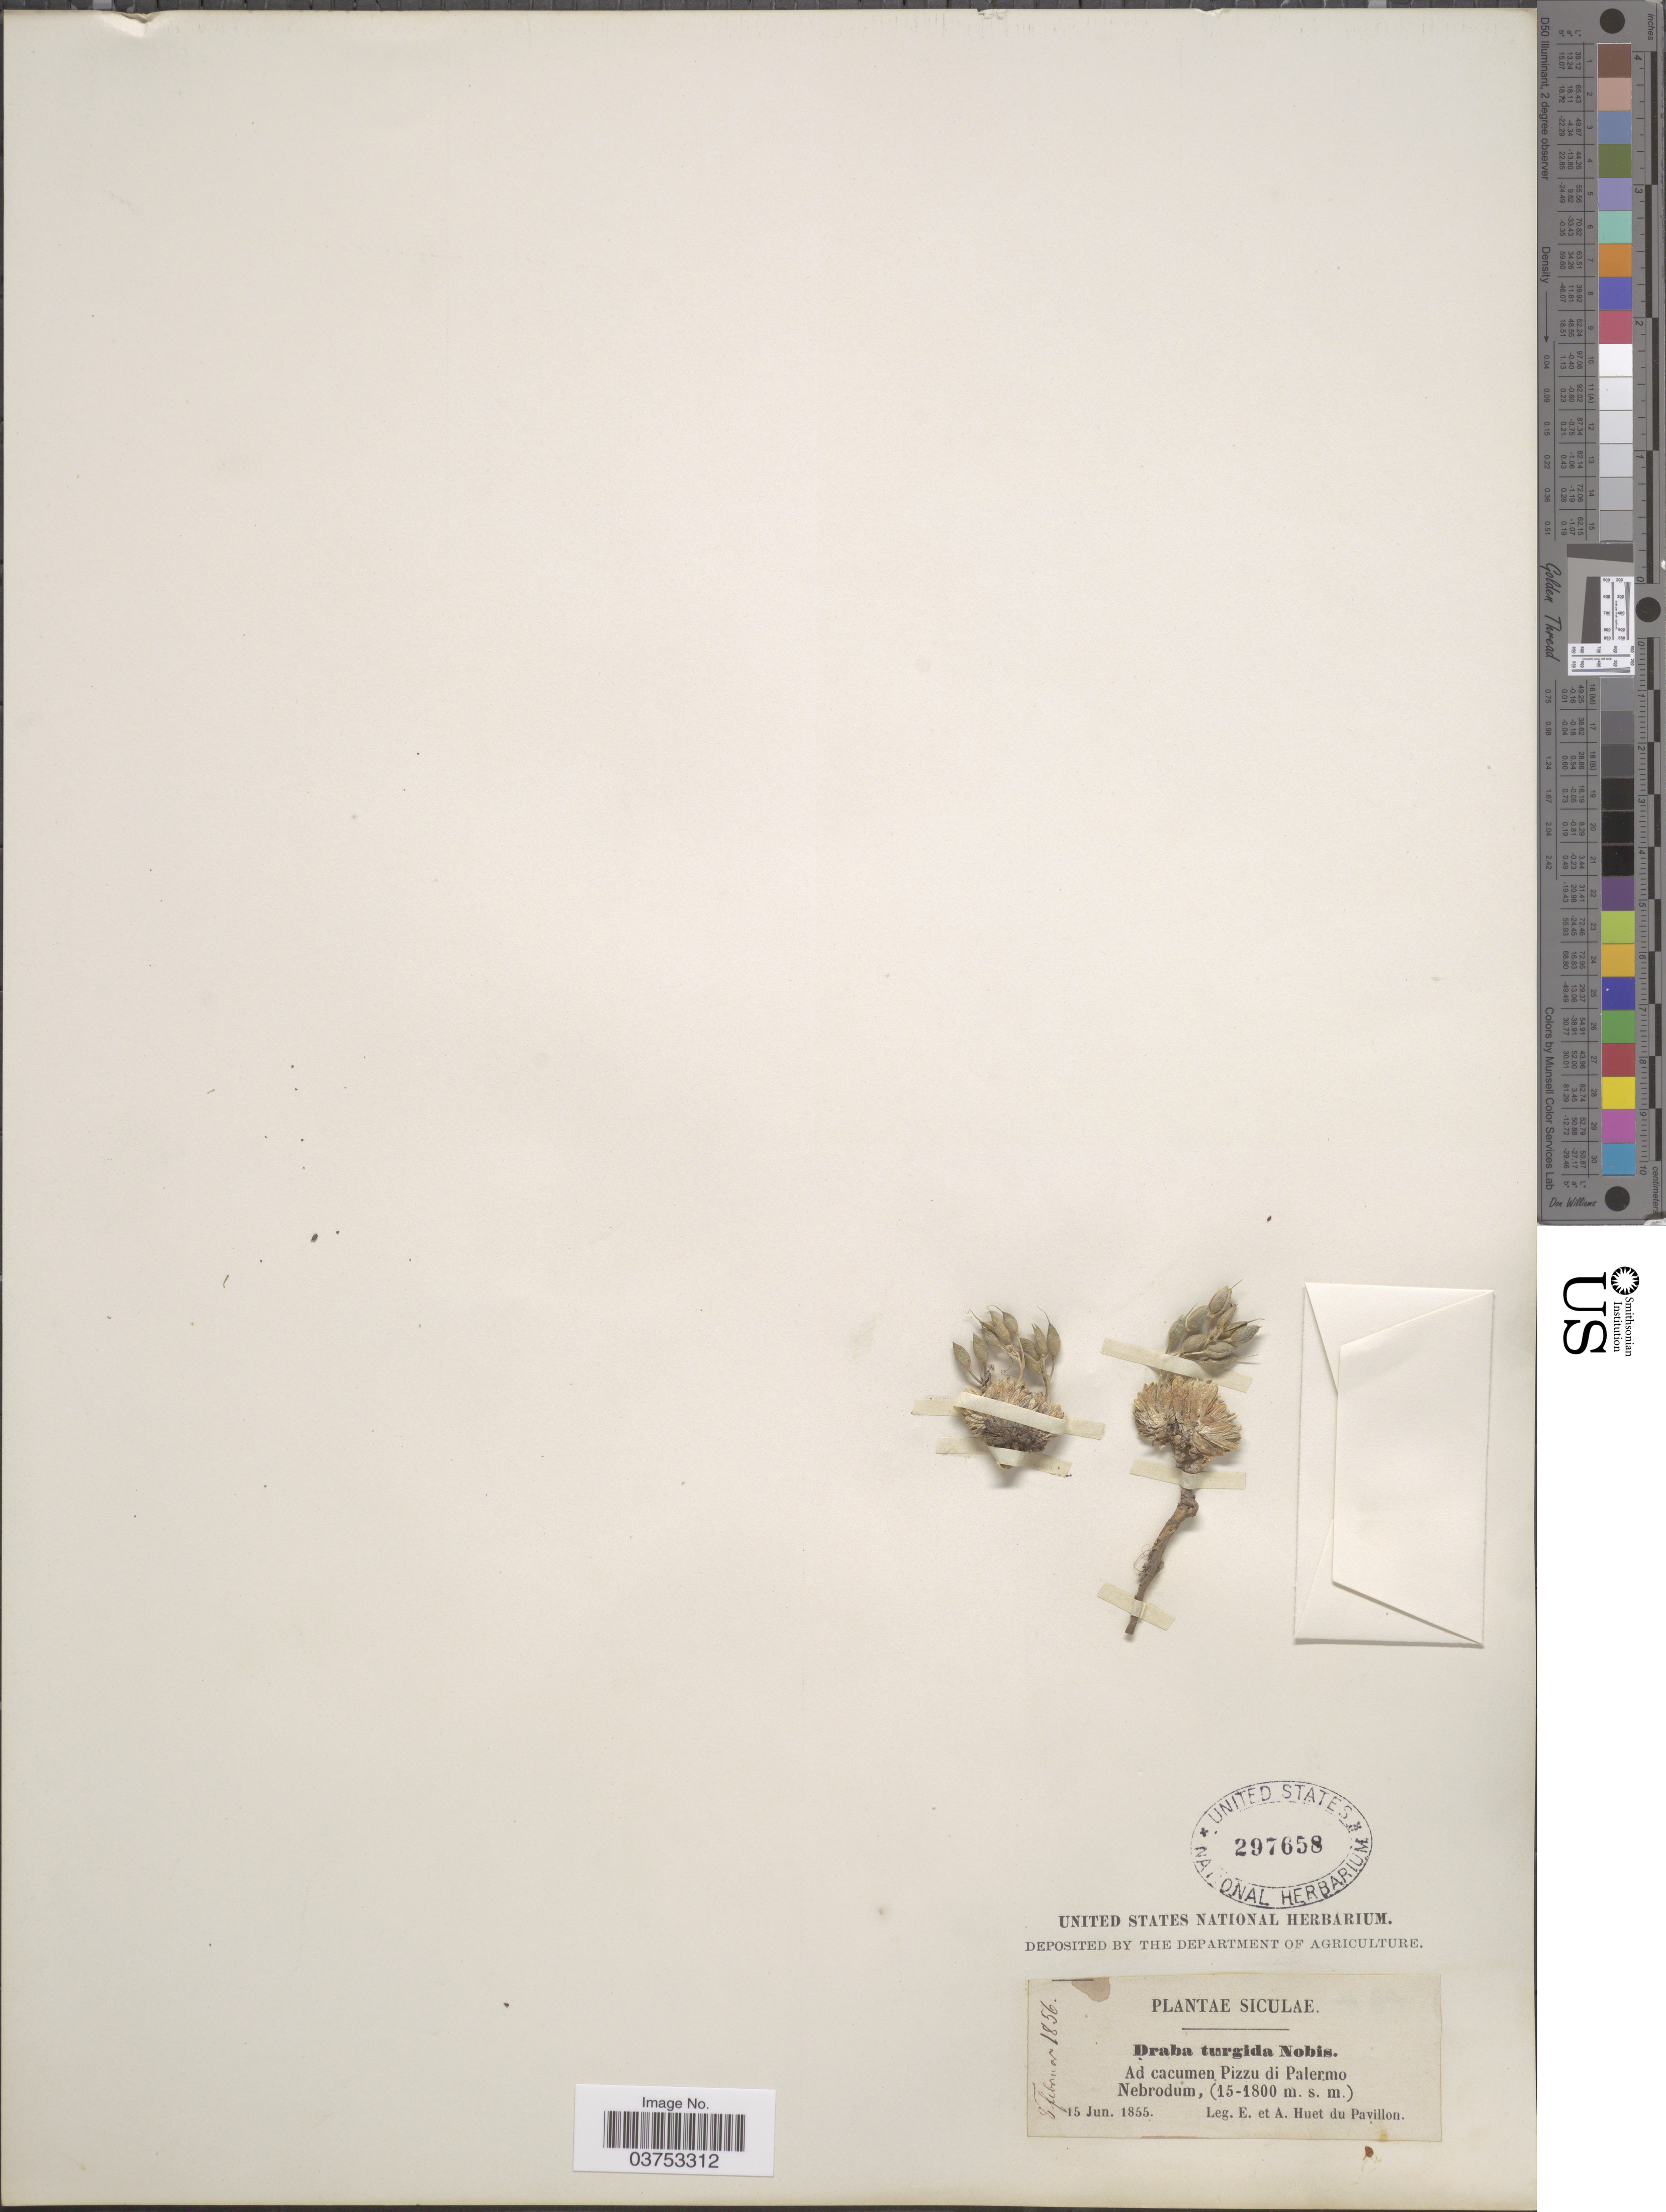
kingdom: Plantae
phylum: Tracheophyta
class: Magnoliopsida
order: Brassicales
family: Brassicaceae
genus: Draba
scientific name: Draba turgida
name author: A. Huet ex Nyman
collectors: E. Huet du Pavillon & A. Huet du Pavillon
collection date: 1855-06-15/1856-02-08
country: Italy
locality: Siculae. Ad cacumen Pizzu di Palermo Nebrodum.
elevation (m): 1500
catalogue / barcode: US 297658